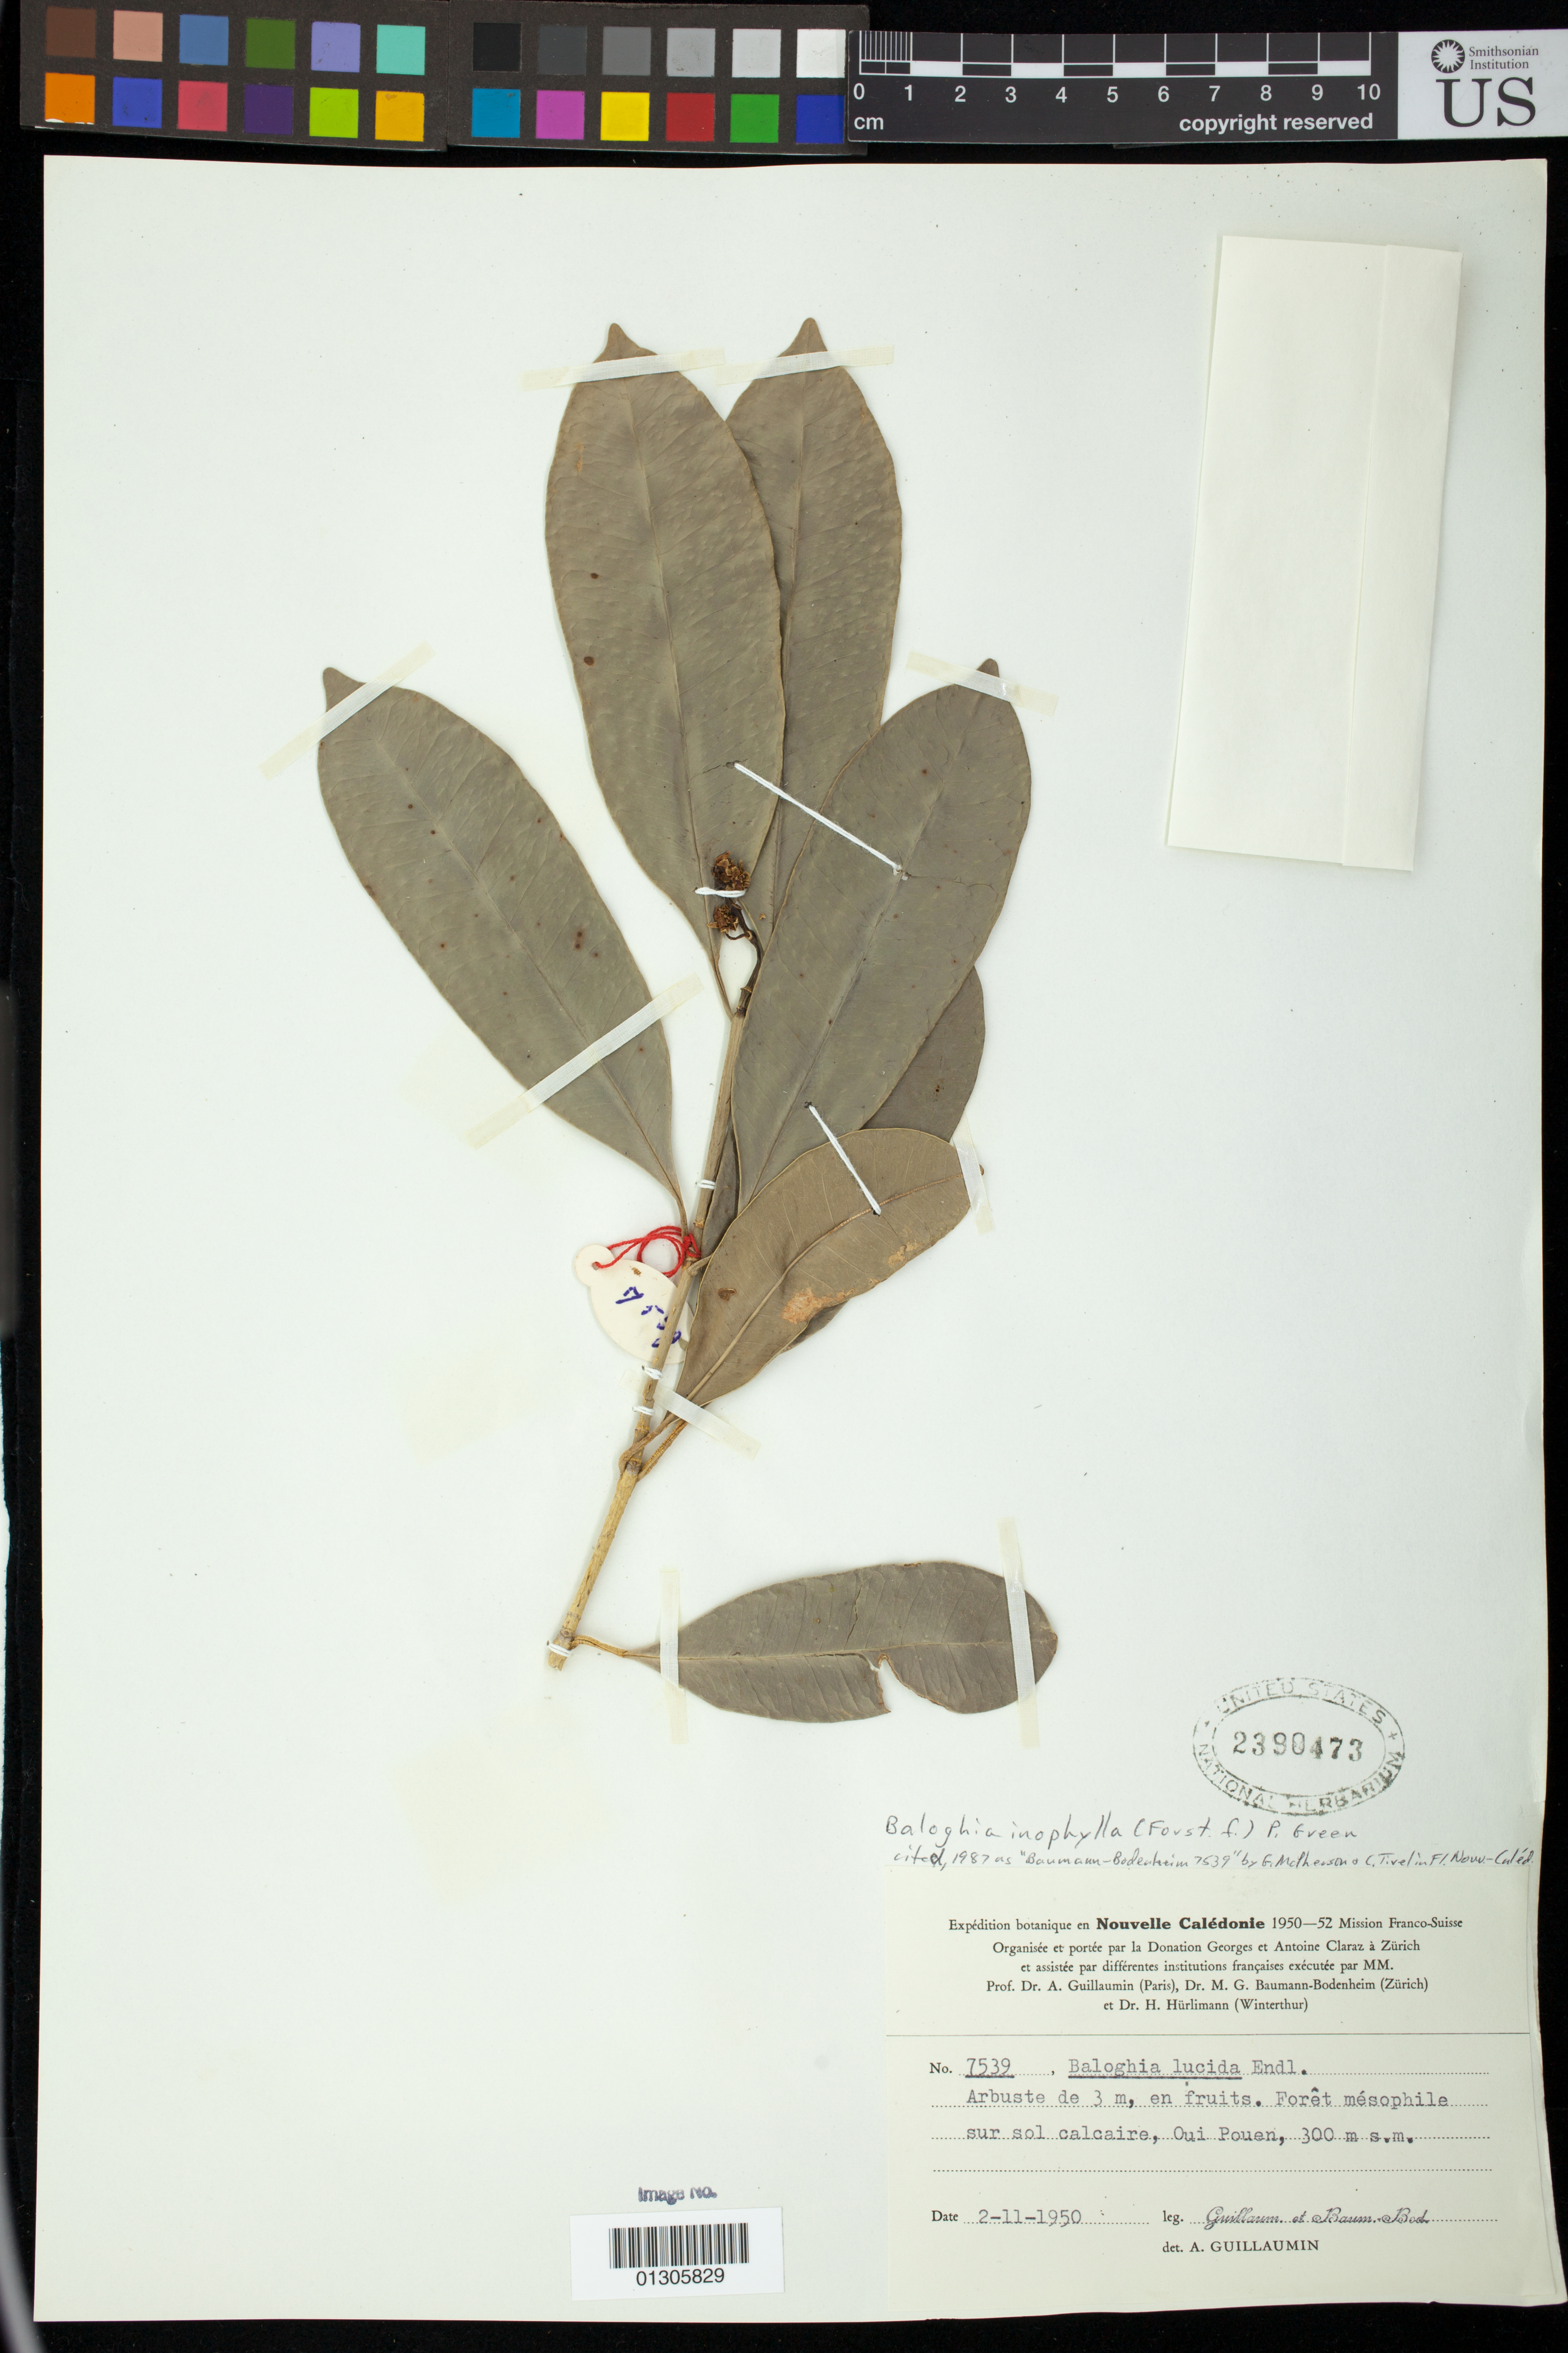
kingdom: Plantae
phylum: Tracheophyta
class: Magnoliopsida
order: Malpighiales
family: Euphorbiaceae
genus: Baloghia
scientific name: Baloghia inophylla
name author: (G. Forst.) P.S. Green ex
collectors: M. G. Baumann-Bodenheim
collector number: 7539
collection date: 1950-02-11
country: New Caledonia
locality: Oui Pouen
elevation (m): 300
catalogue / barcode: US 2390473